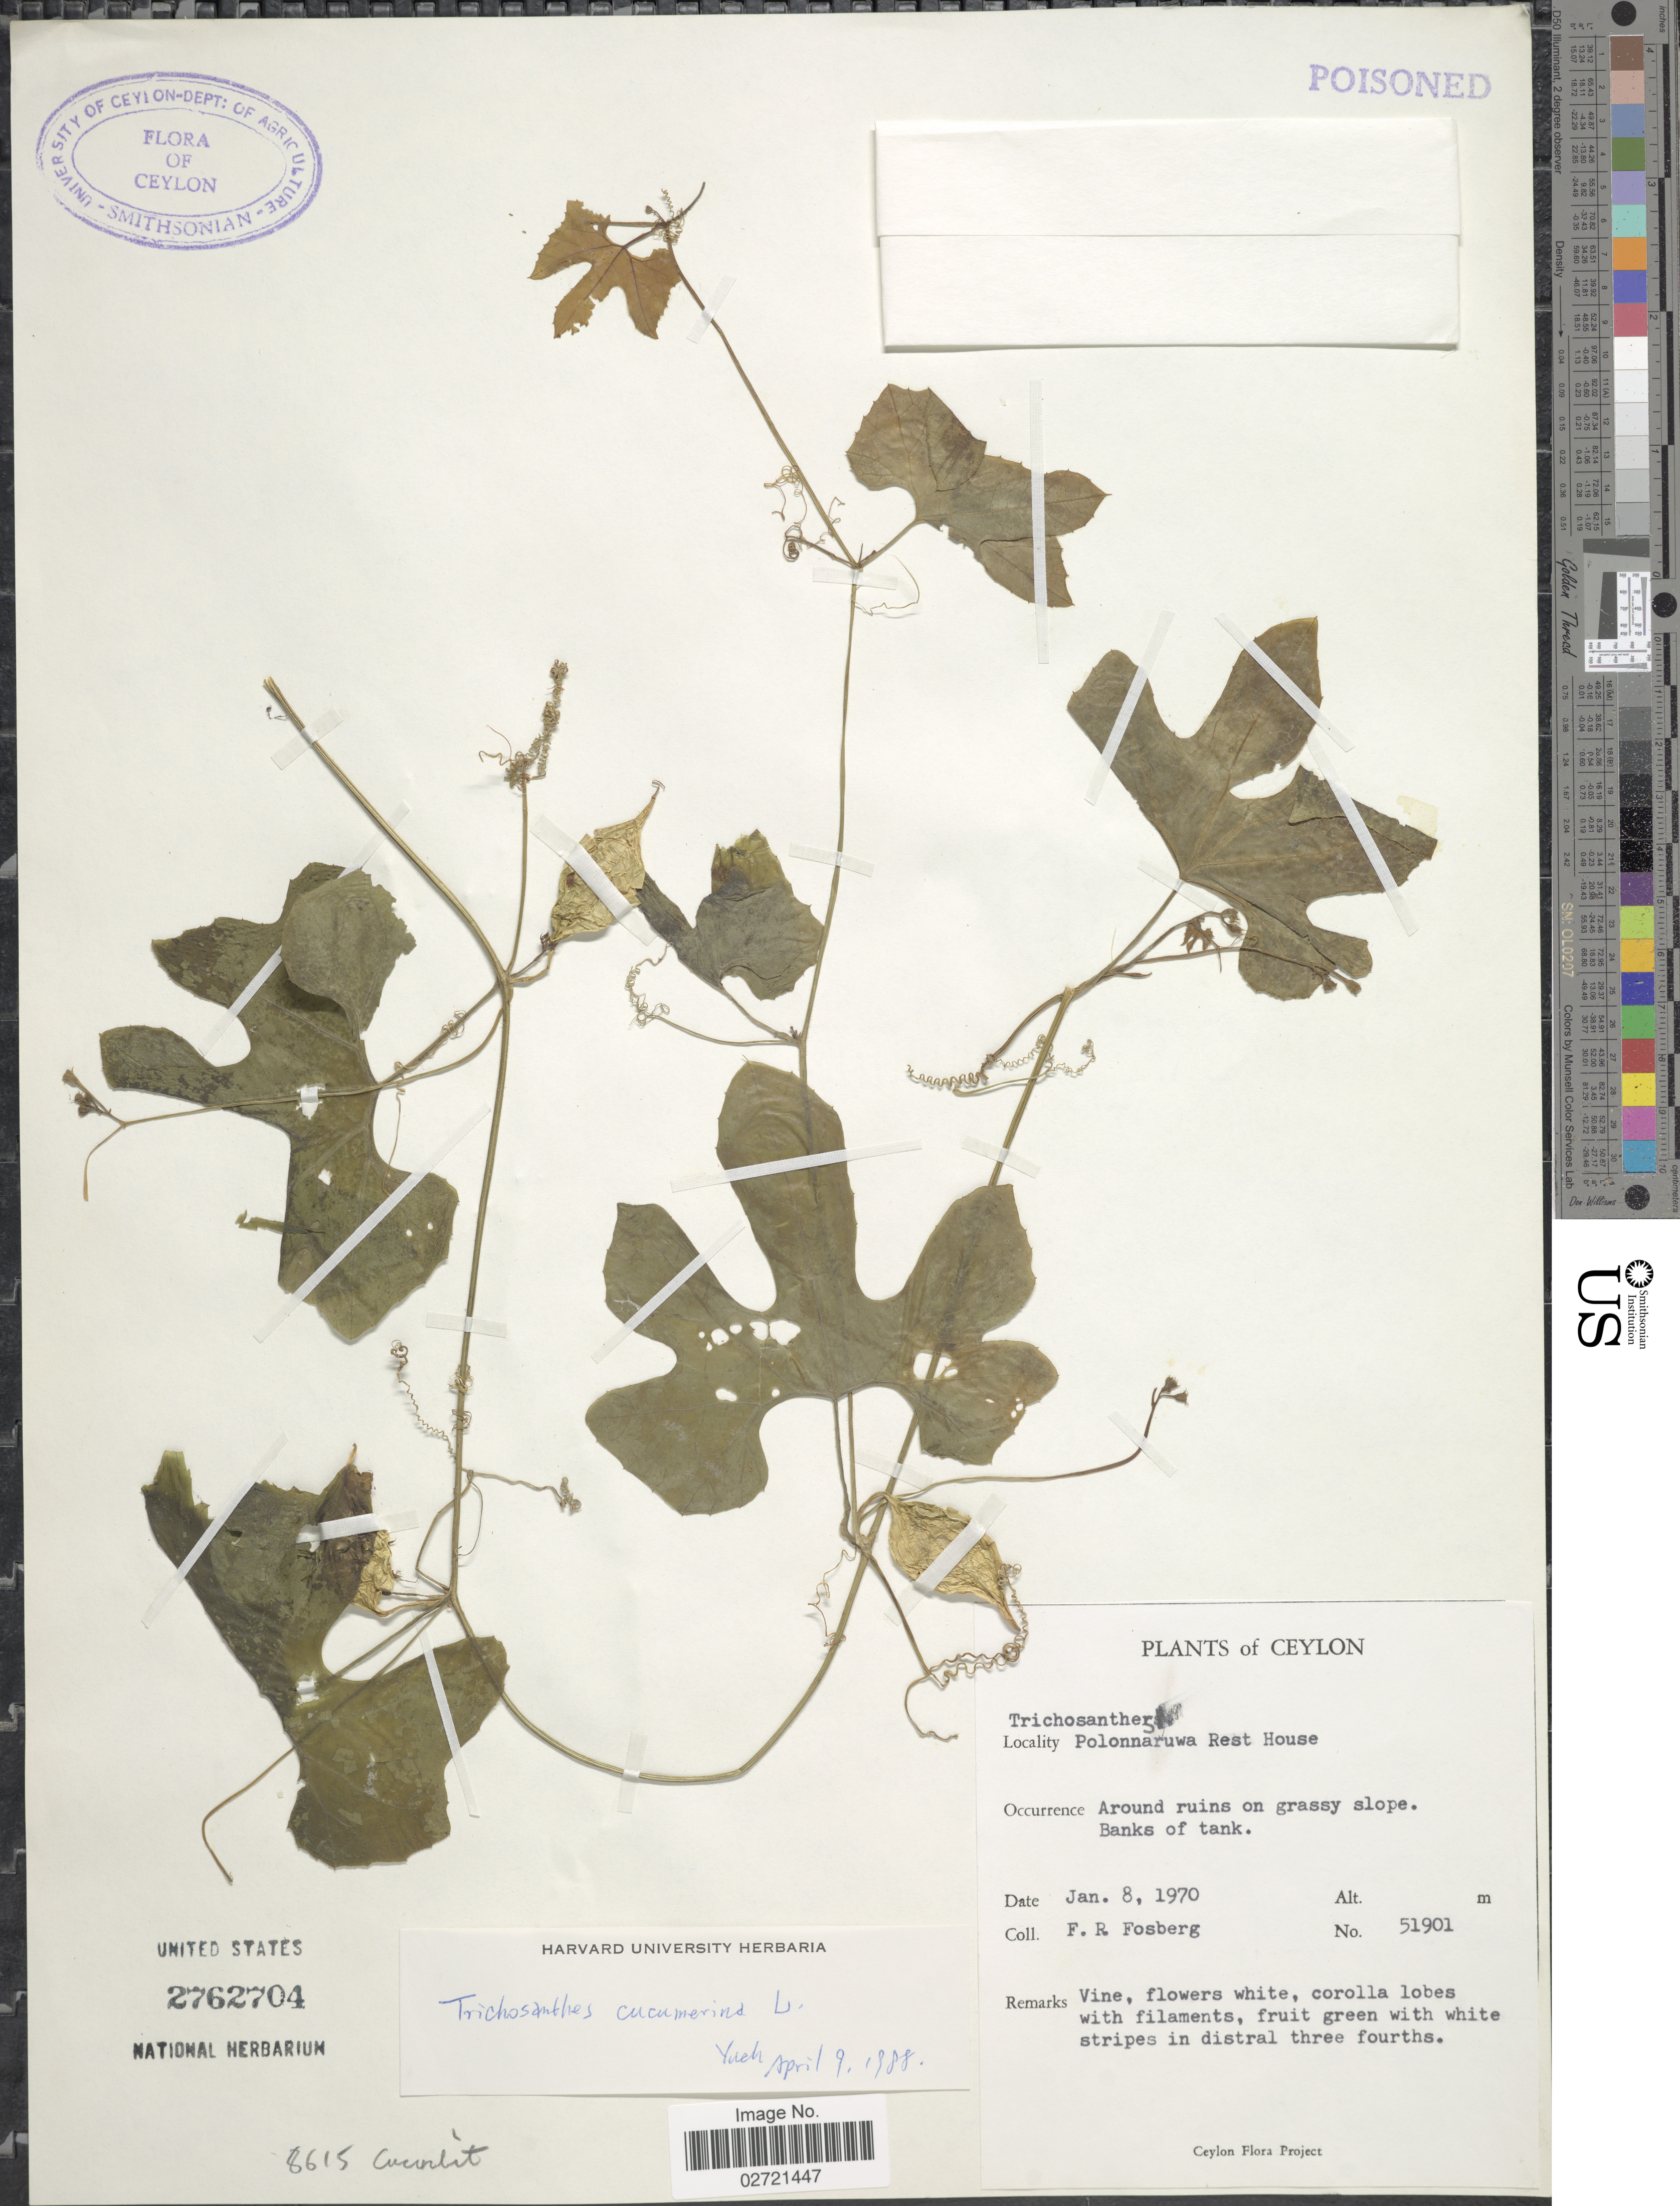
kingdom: Plantae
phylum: Tracheophyta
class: Magnoliopsida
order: Cucurbitales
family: Cucurbitaceae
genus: Trichosanthes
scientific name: Trichosanthes cucumerina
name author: L.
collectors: F. R. Fosberg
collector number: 51901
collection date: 1970-01-08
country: Sri Lanka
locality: Polonnaruwa Rest House, Ceylon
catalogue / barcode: US 2762704